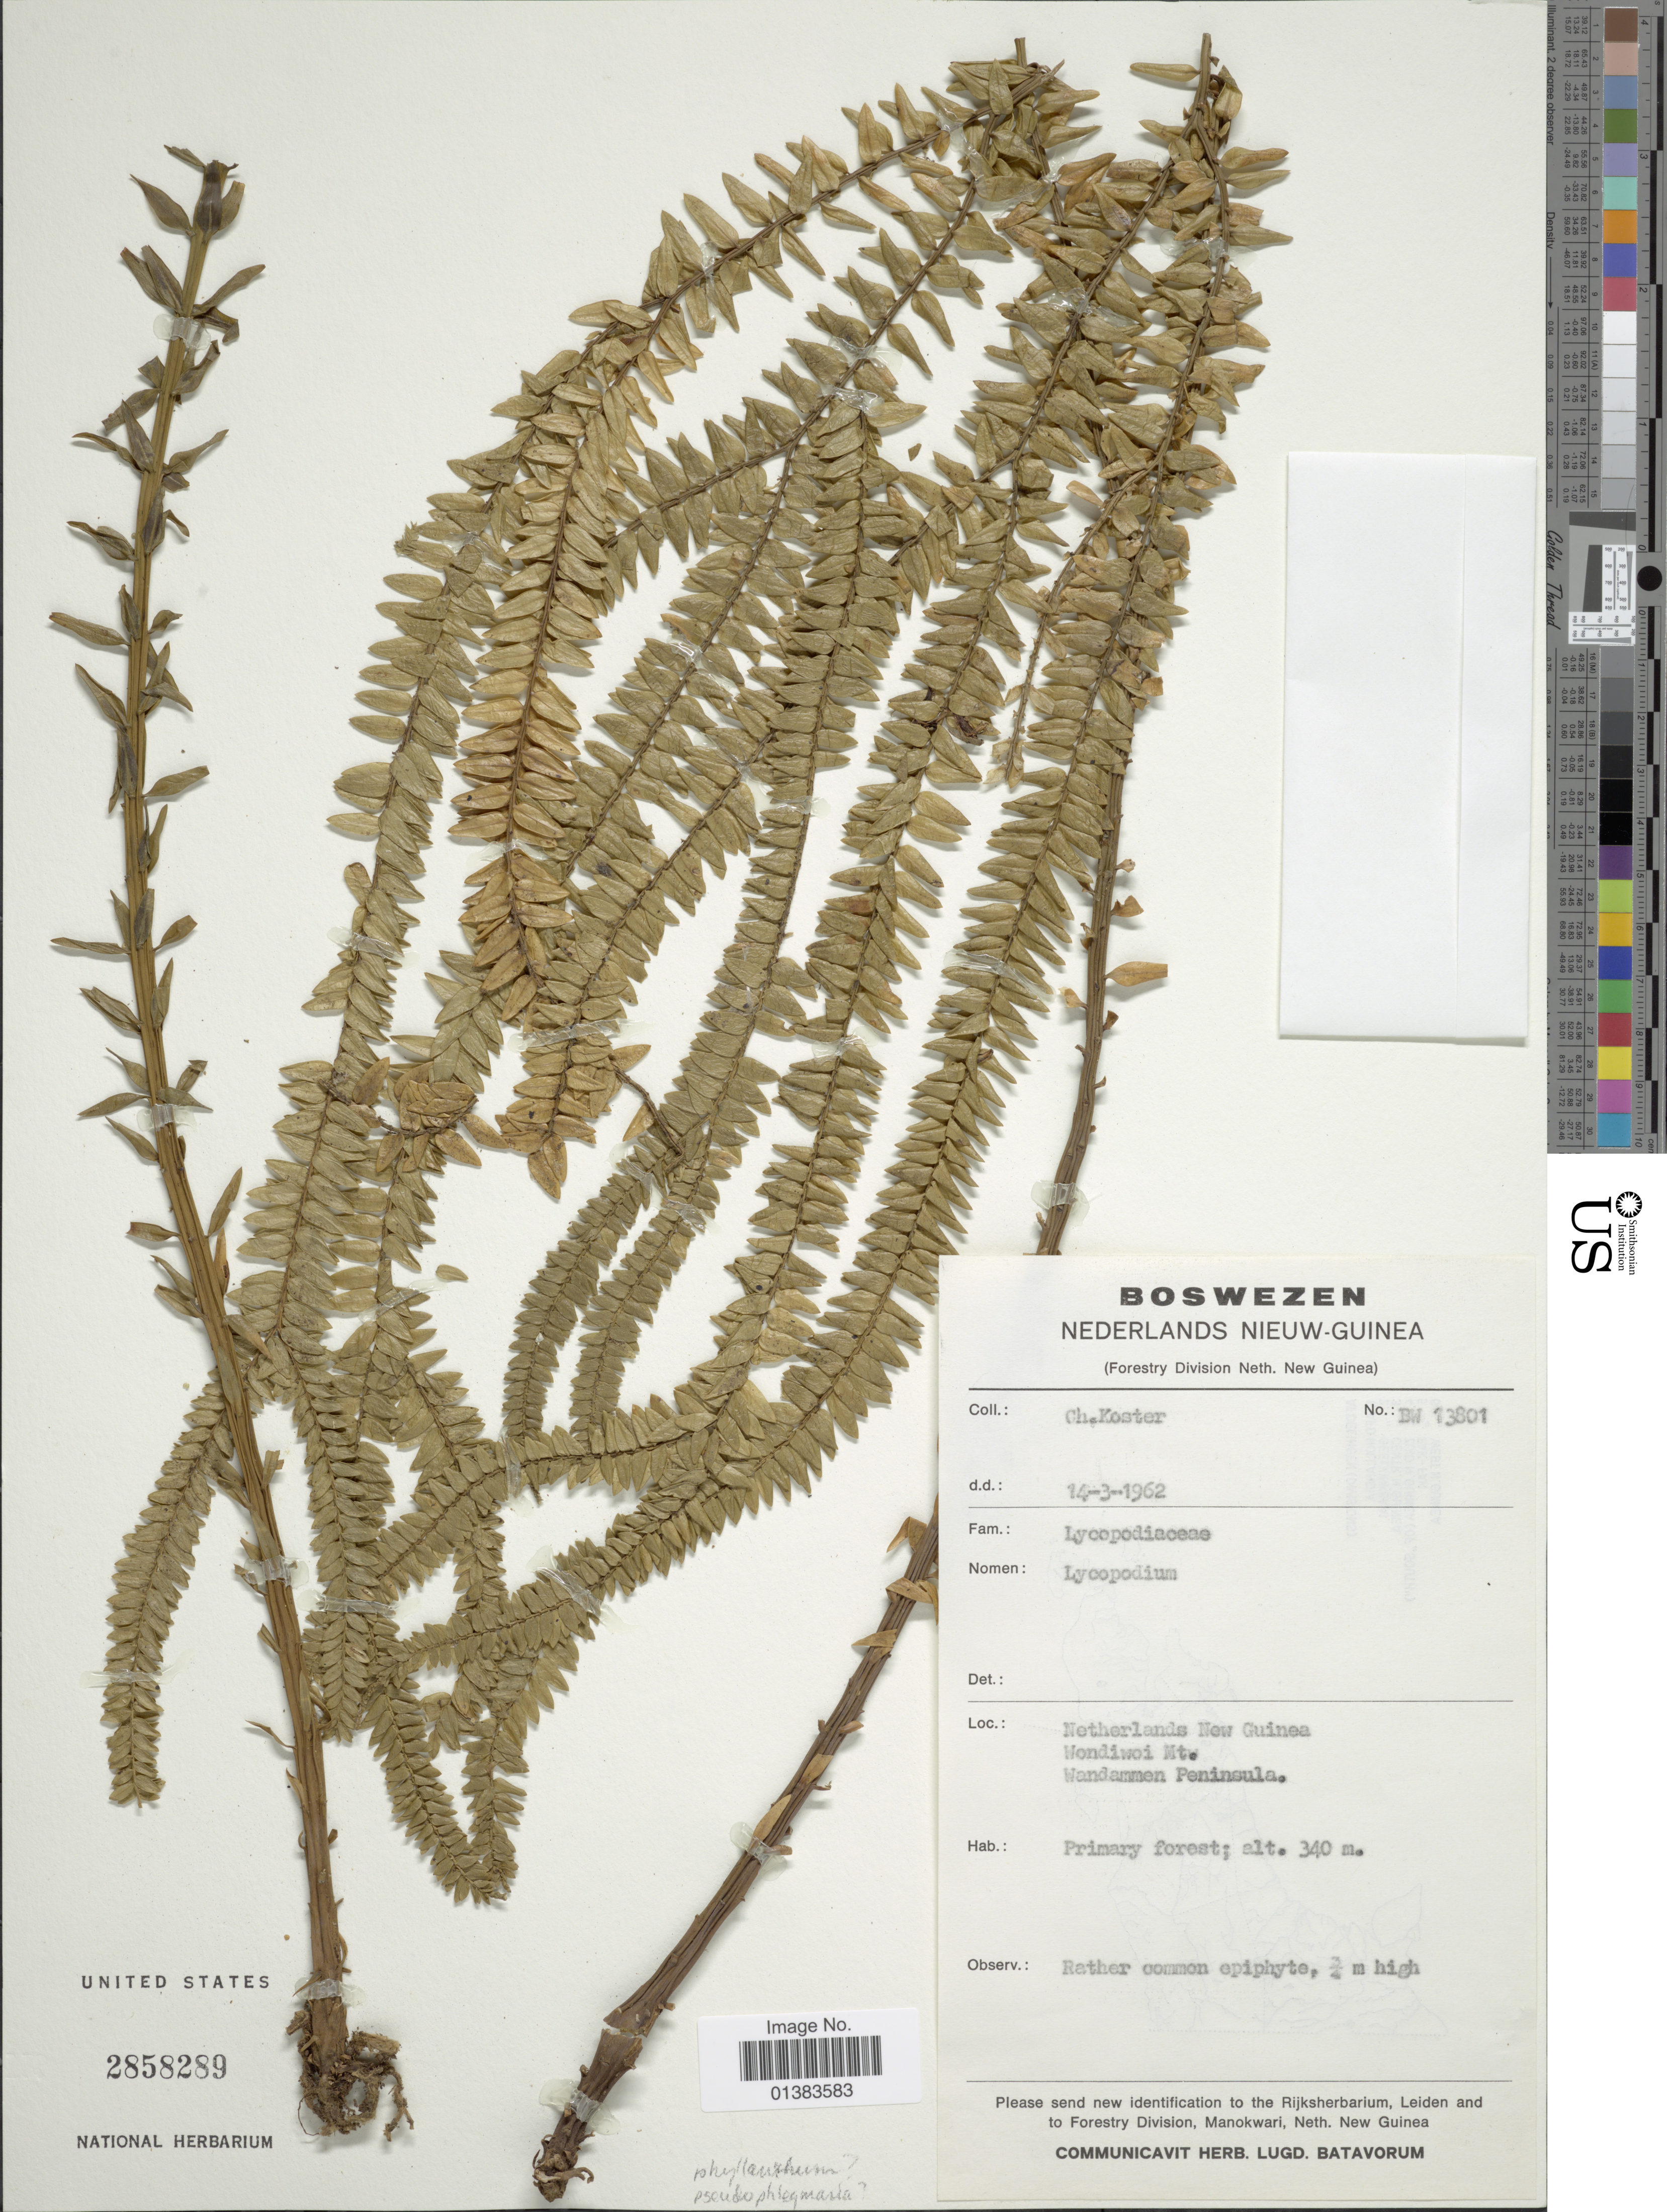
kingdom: Plantae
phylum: Tracheophyta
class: Lycopodiopsida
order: Lycopodiales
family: Lycopodiaceae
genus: Phlegmariurus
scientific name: Phlegmariurus phlegmaria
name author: (L.) Holub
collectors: C. Koster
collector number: BW 13801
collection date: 1962-03-14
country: Indonesia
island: New Guinea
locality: Netherlands New Guinea, Wondiwoi Mt., Wandarmen Peninsula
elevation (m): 340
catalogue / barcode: US 2858289